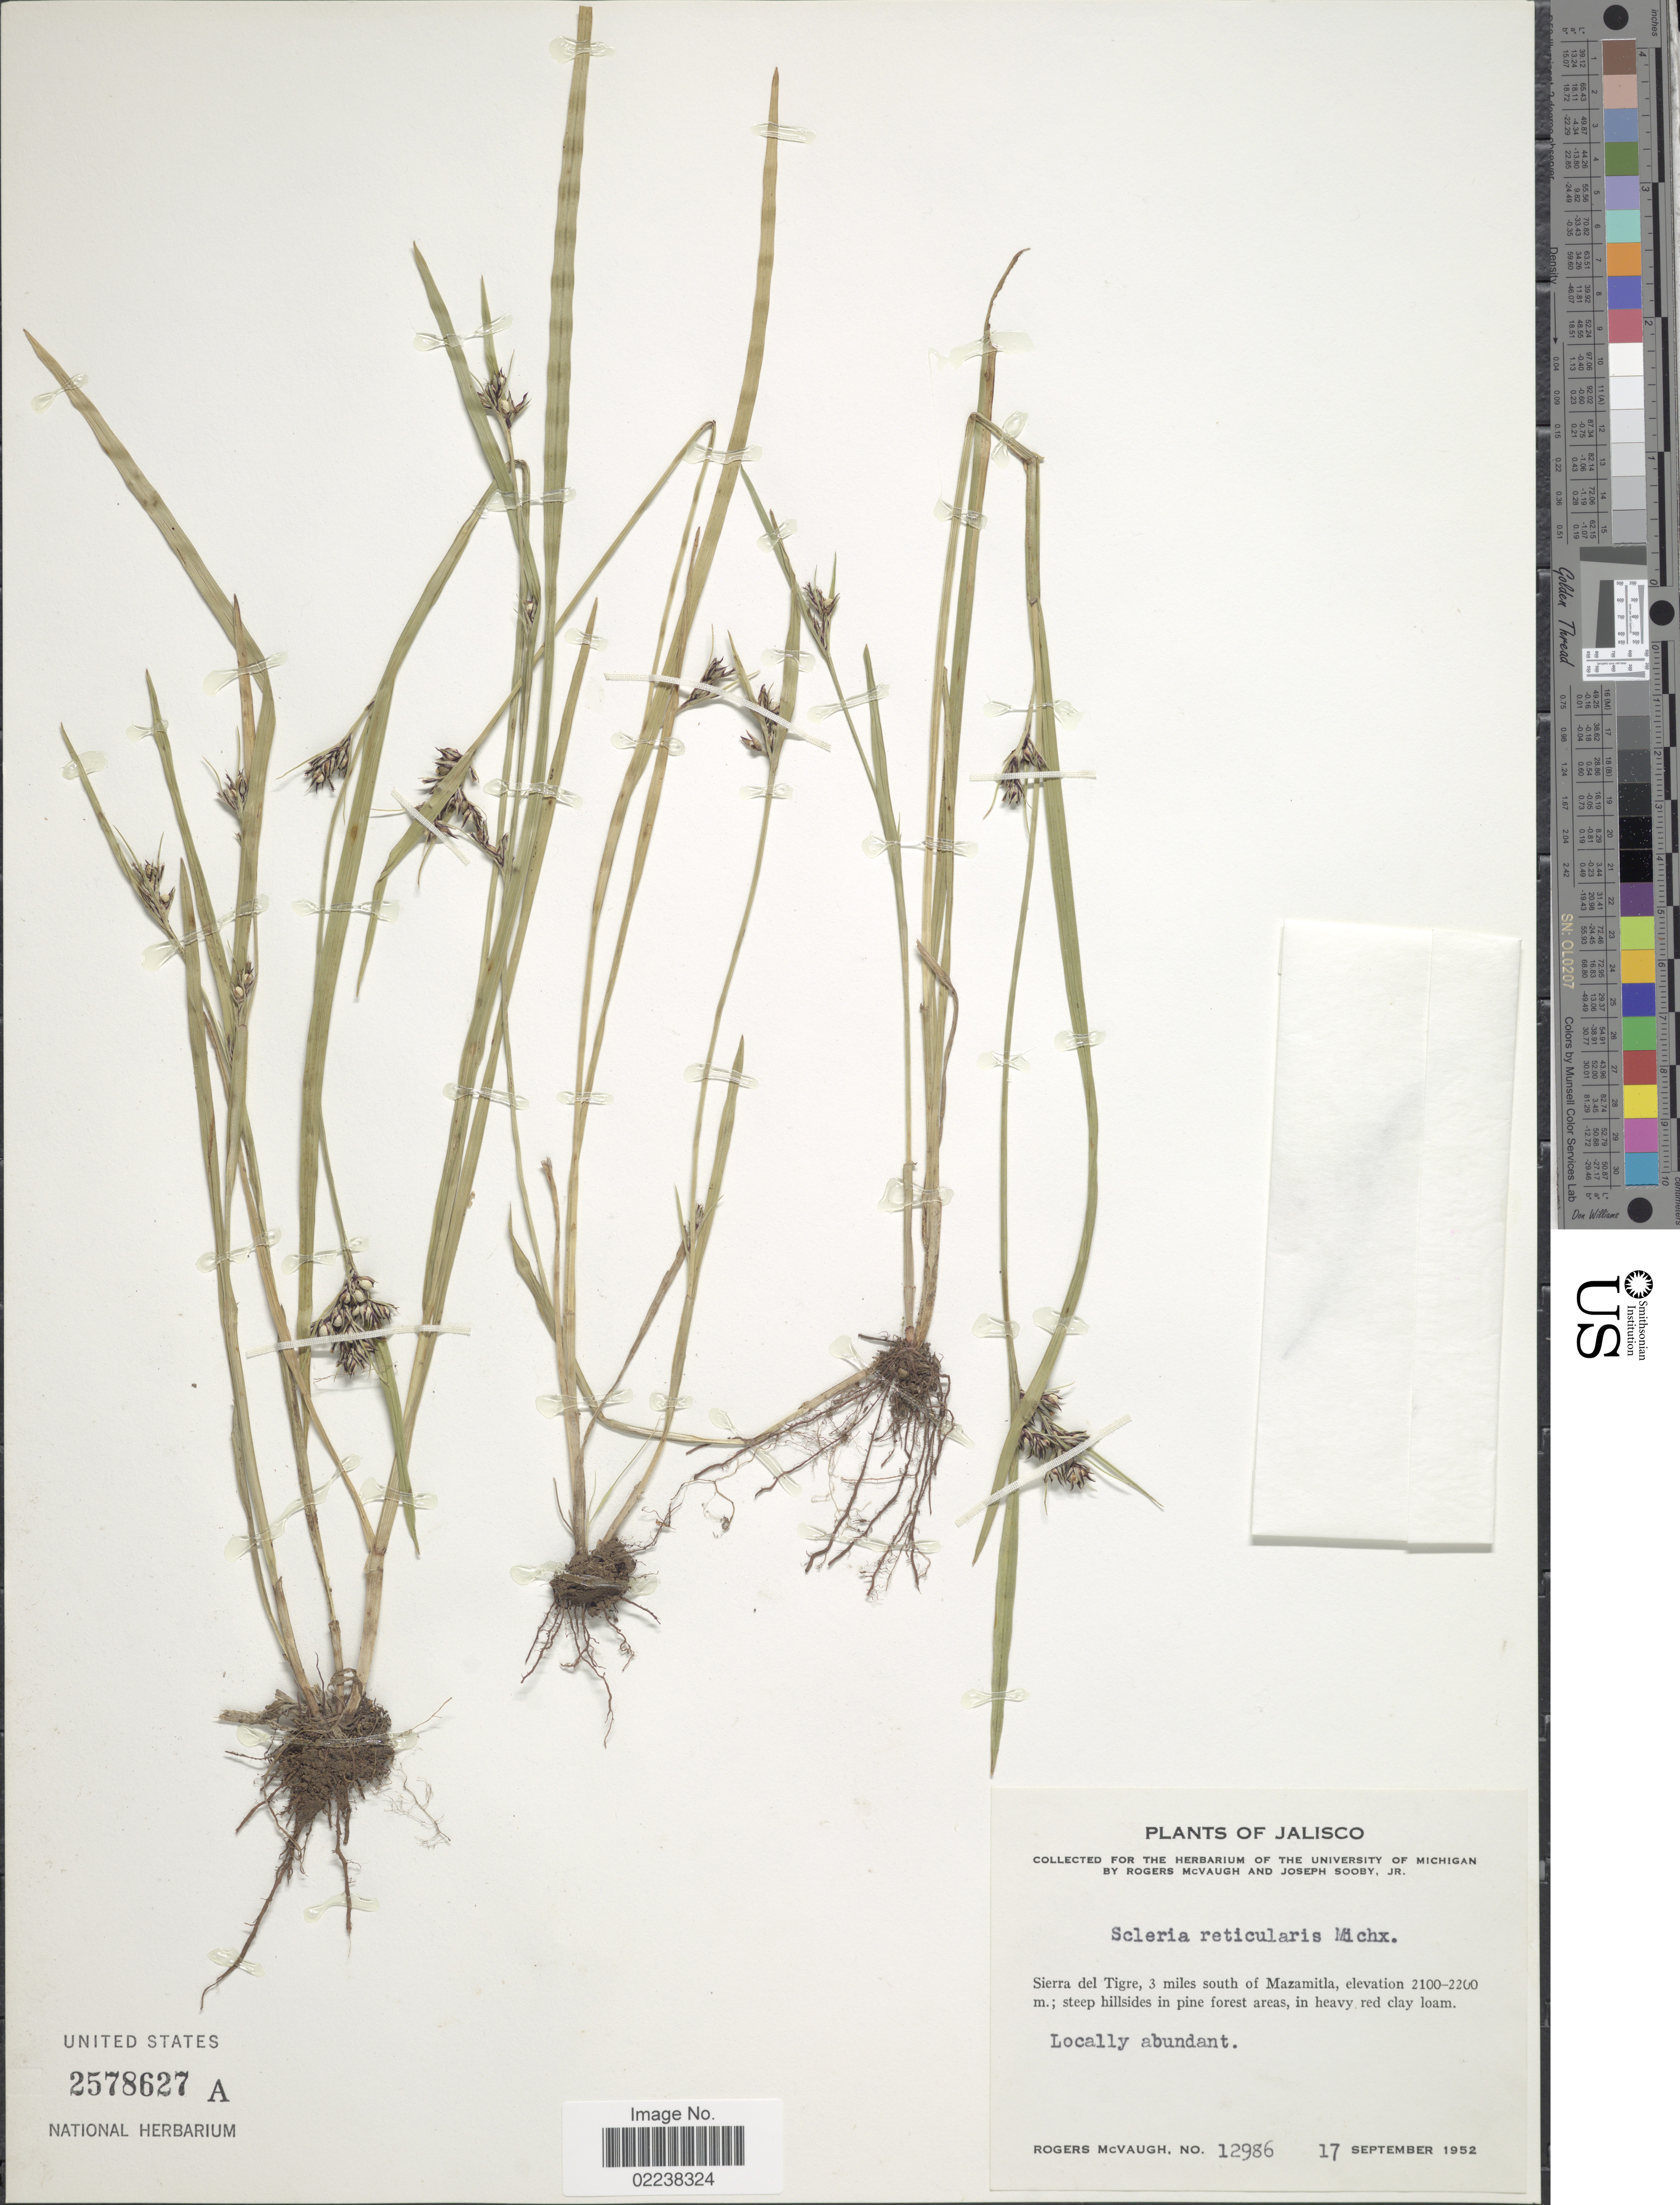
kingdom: Plantae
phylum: Tracheophyta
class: Liliopsida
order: Poales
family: Cyperaceae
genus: Scleria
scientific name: Scleria muehlenbergii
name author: Steud.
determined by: Strong, Mark T., (BOT), Smithsonian Institution - National Museum of Natural History (UNITED STATES)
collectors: R. McVaugh & J. Sooby Jr.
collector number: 12986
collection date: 1952-09-17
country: Mexico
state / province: Jalisco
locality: Sierra del Tigre, 3 miles south of Mazamitla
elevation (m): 2100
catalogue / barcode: US 2578627A